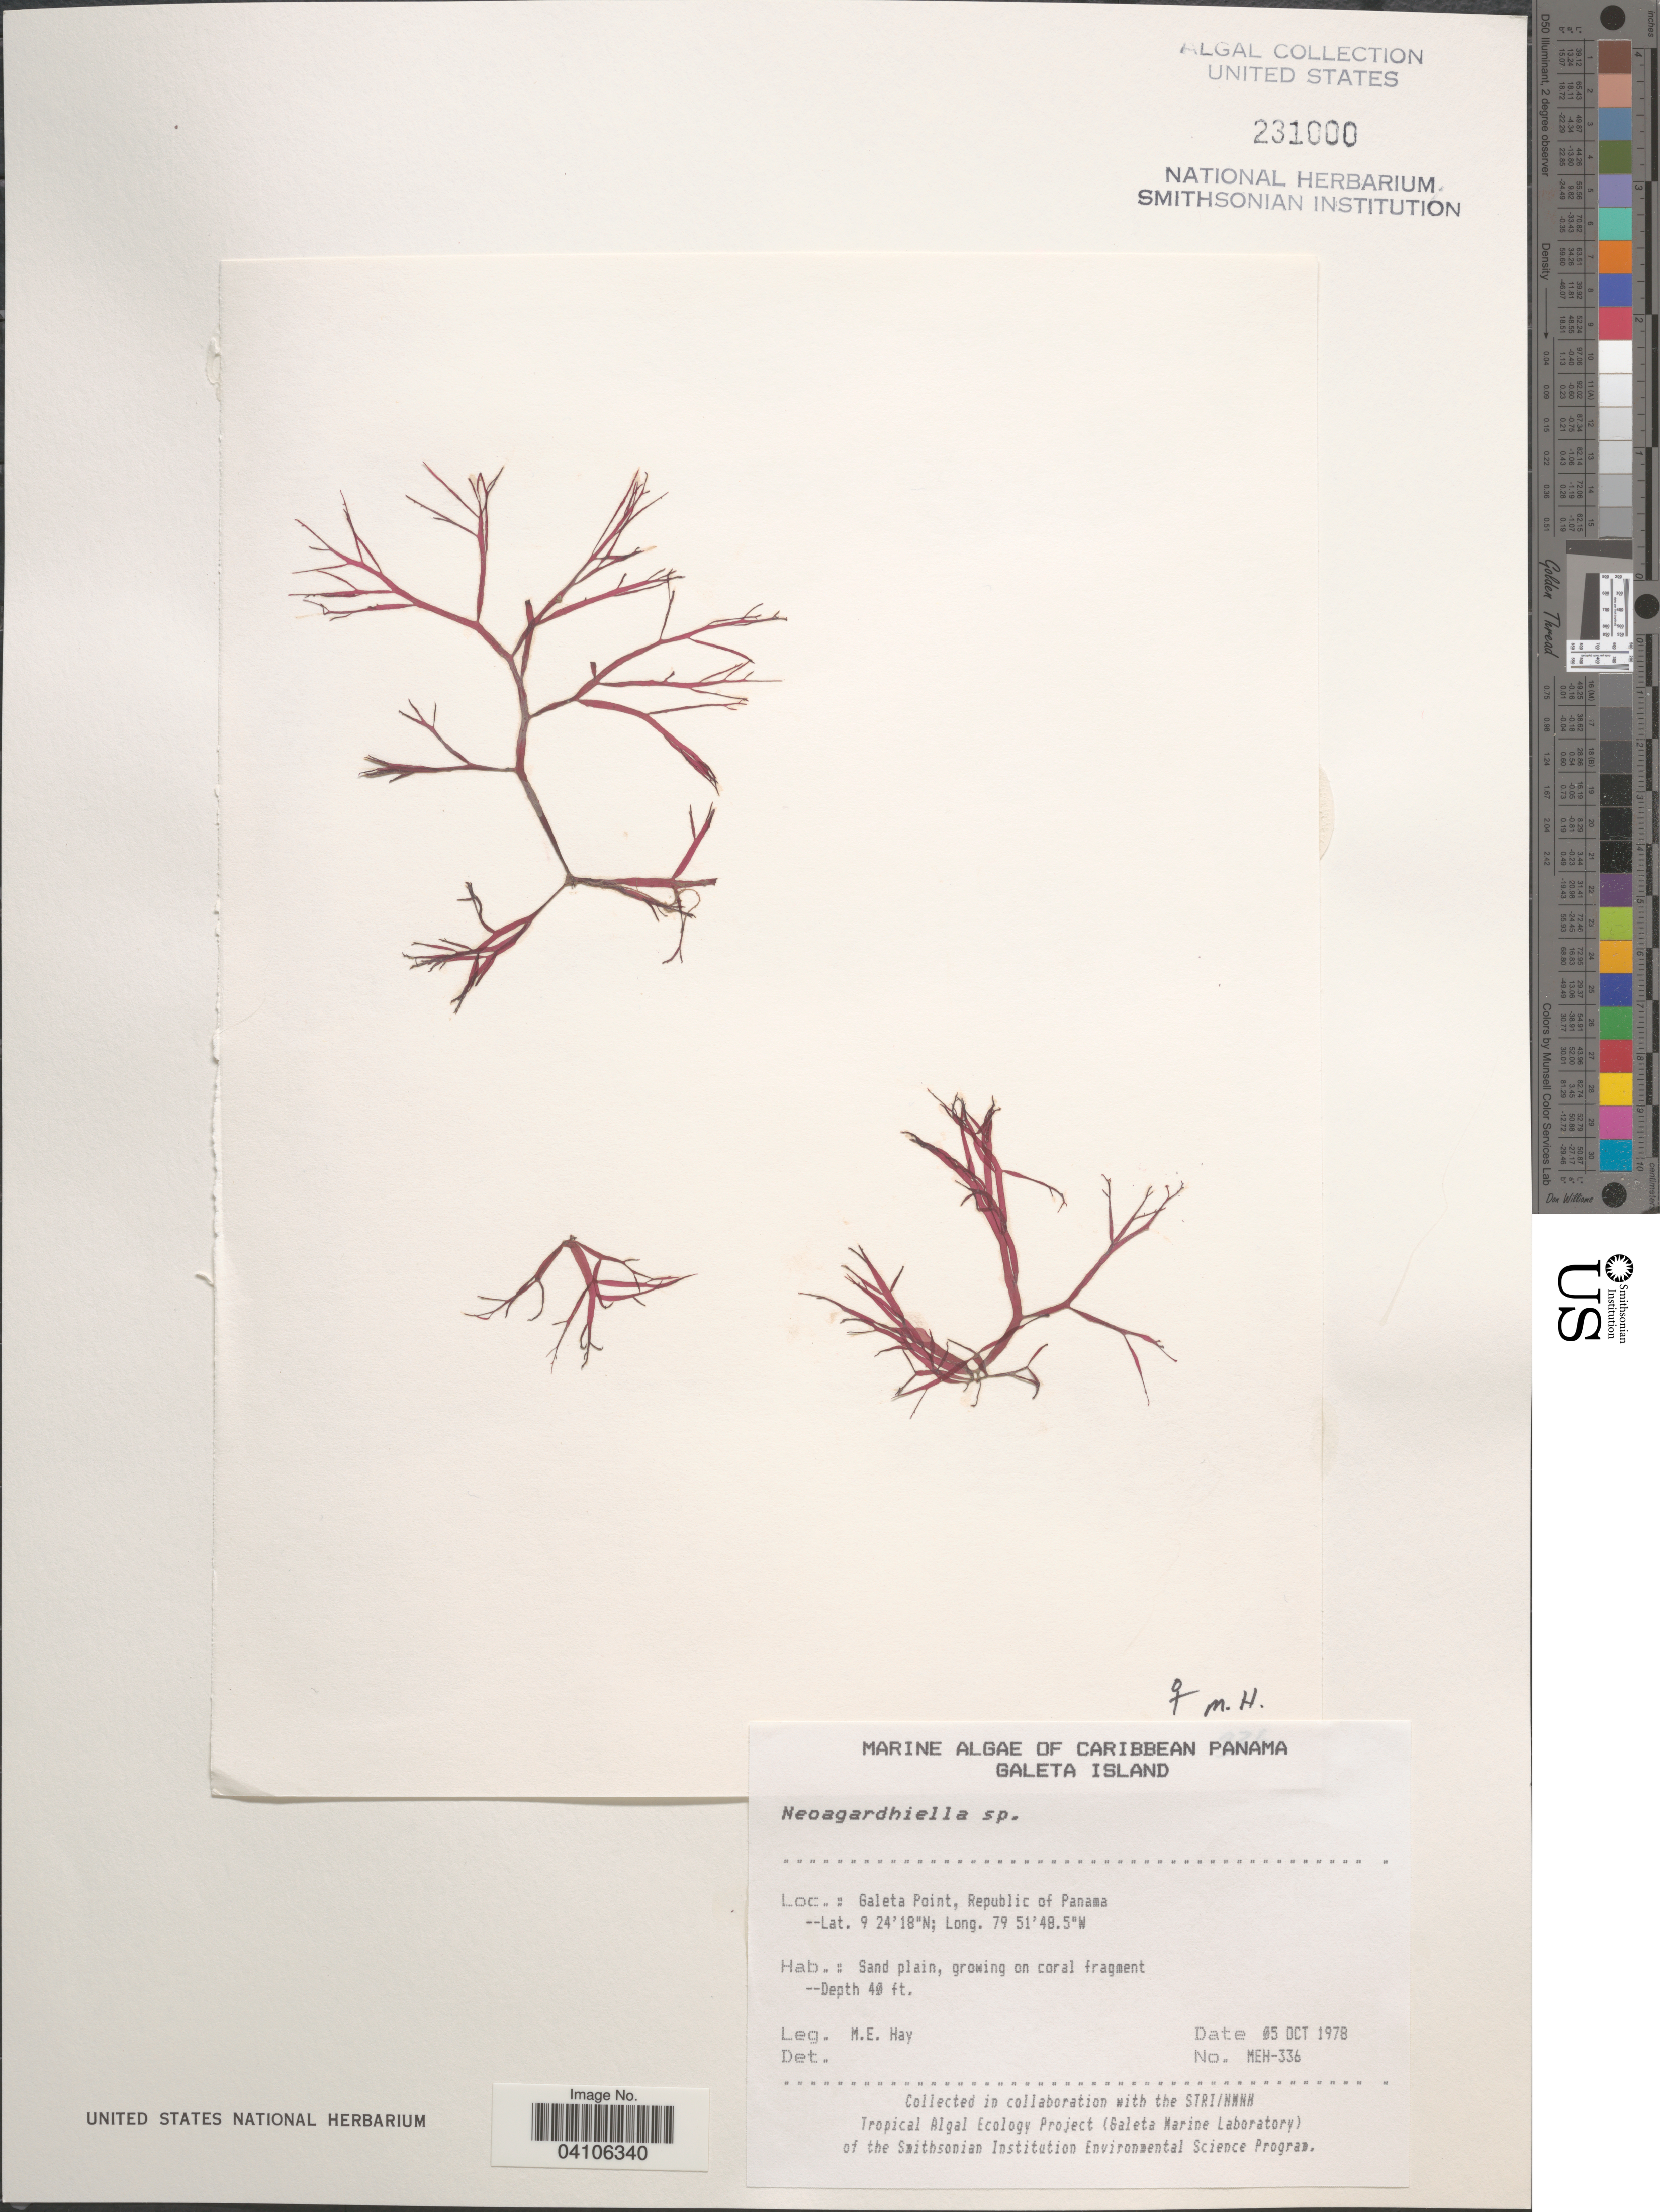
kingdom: Plantae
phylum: Rhodophyta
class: Florideophyceae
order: Gigartinales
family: Solieriaceae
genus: Agardhiella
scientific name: Agardhiella sp.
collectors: M. E. Hay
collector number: MEH-336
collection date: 1978-10-05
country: Panama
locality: Caribbean Panama. Galeta Point, Republic of Panama.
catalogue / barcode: US 231000